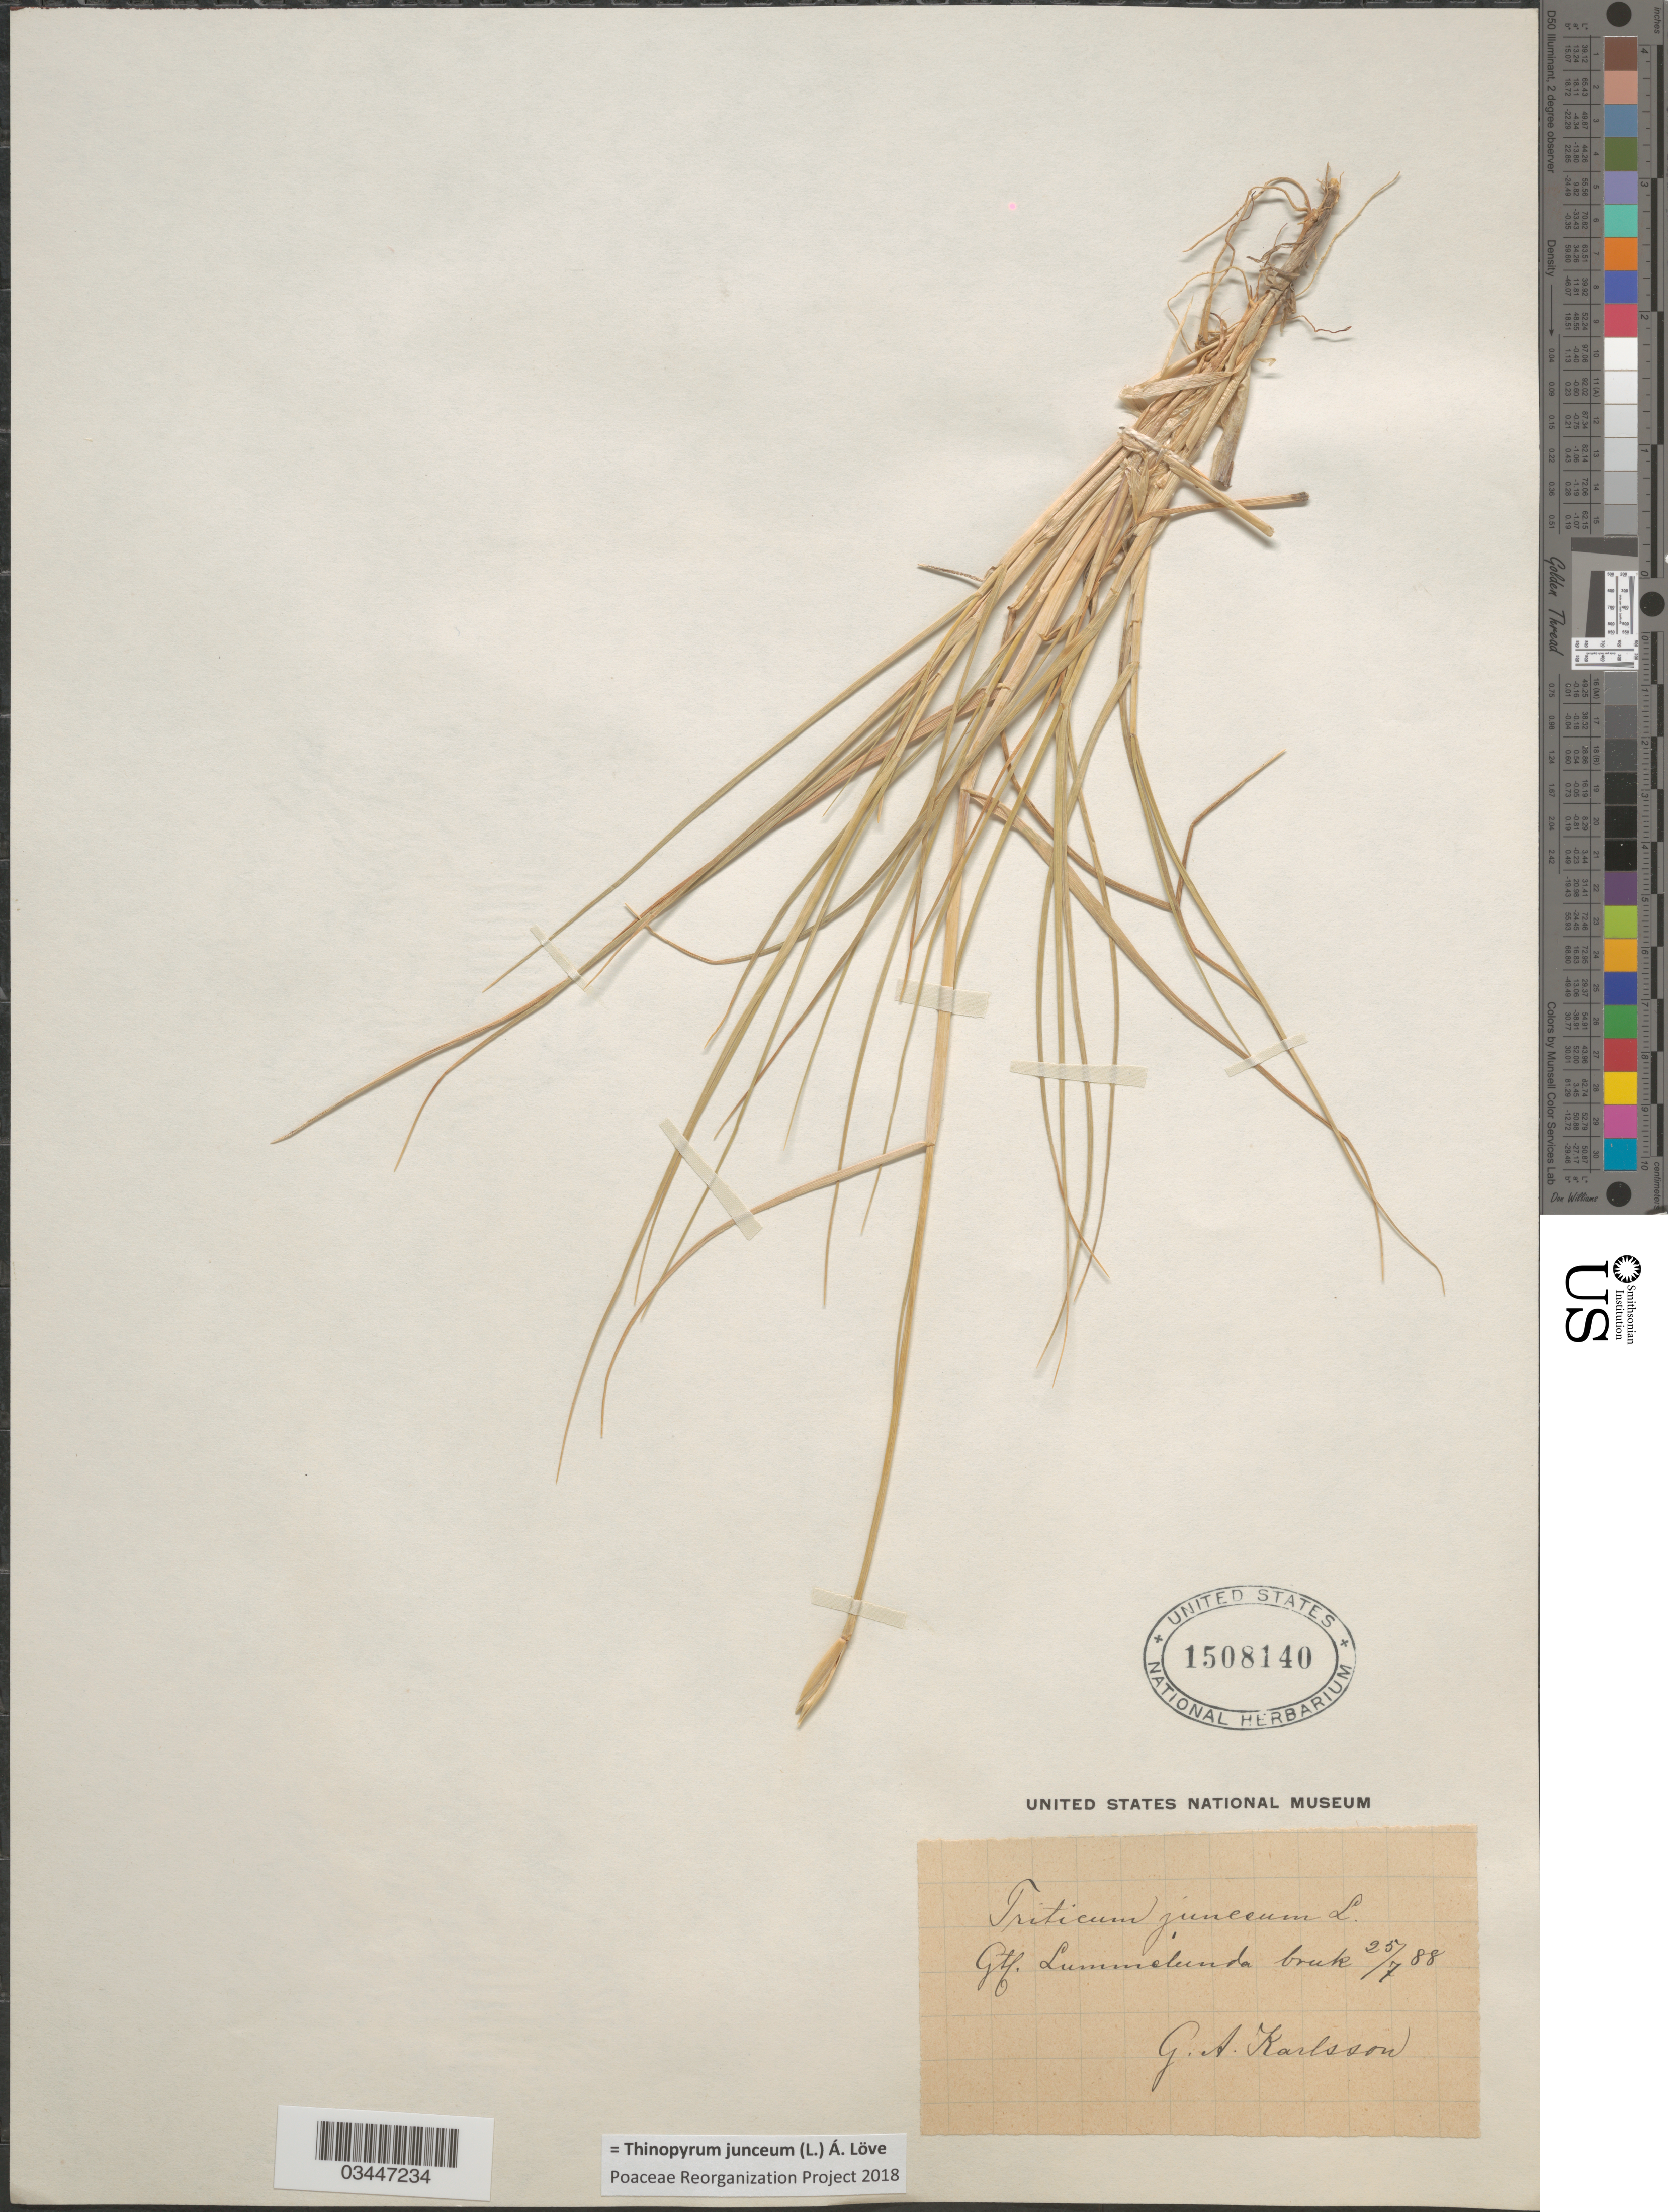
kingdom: Plantae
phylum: Tracheophyta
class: Liliopsida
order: Poales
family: Poaceae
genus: Thinopyrum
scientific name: Thinopyrum junceum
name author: (L.) Á. Löve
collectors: G. Karlsson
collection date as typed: Transcribed d/m/y: 25/7/88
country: Sweden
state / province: Gotland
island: Gotland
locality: Gtl. Lummelunde bruk.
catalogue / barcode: US 1508140